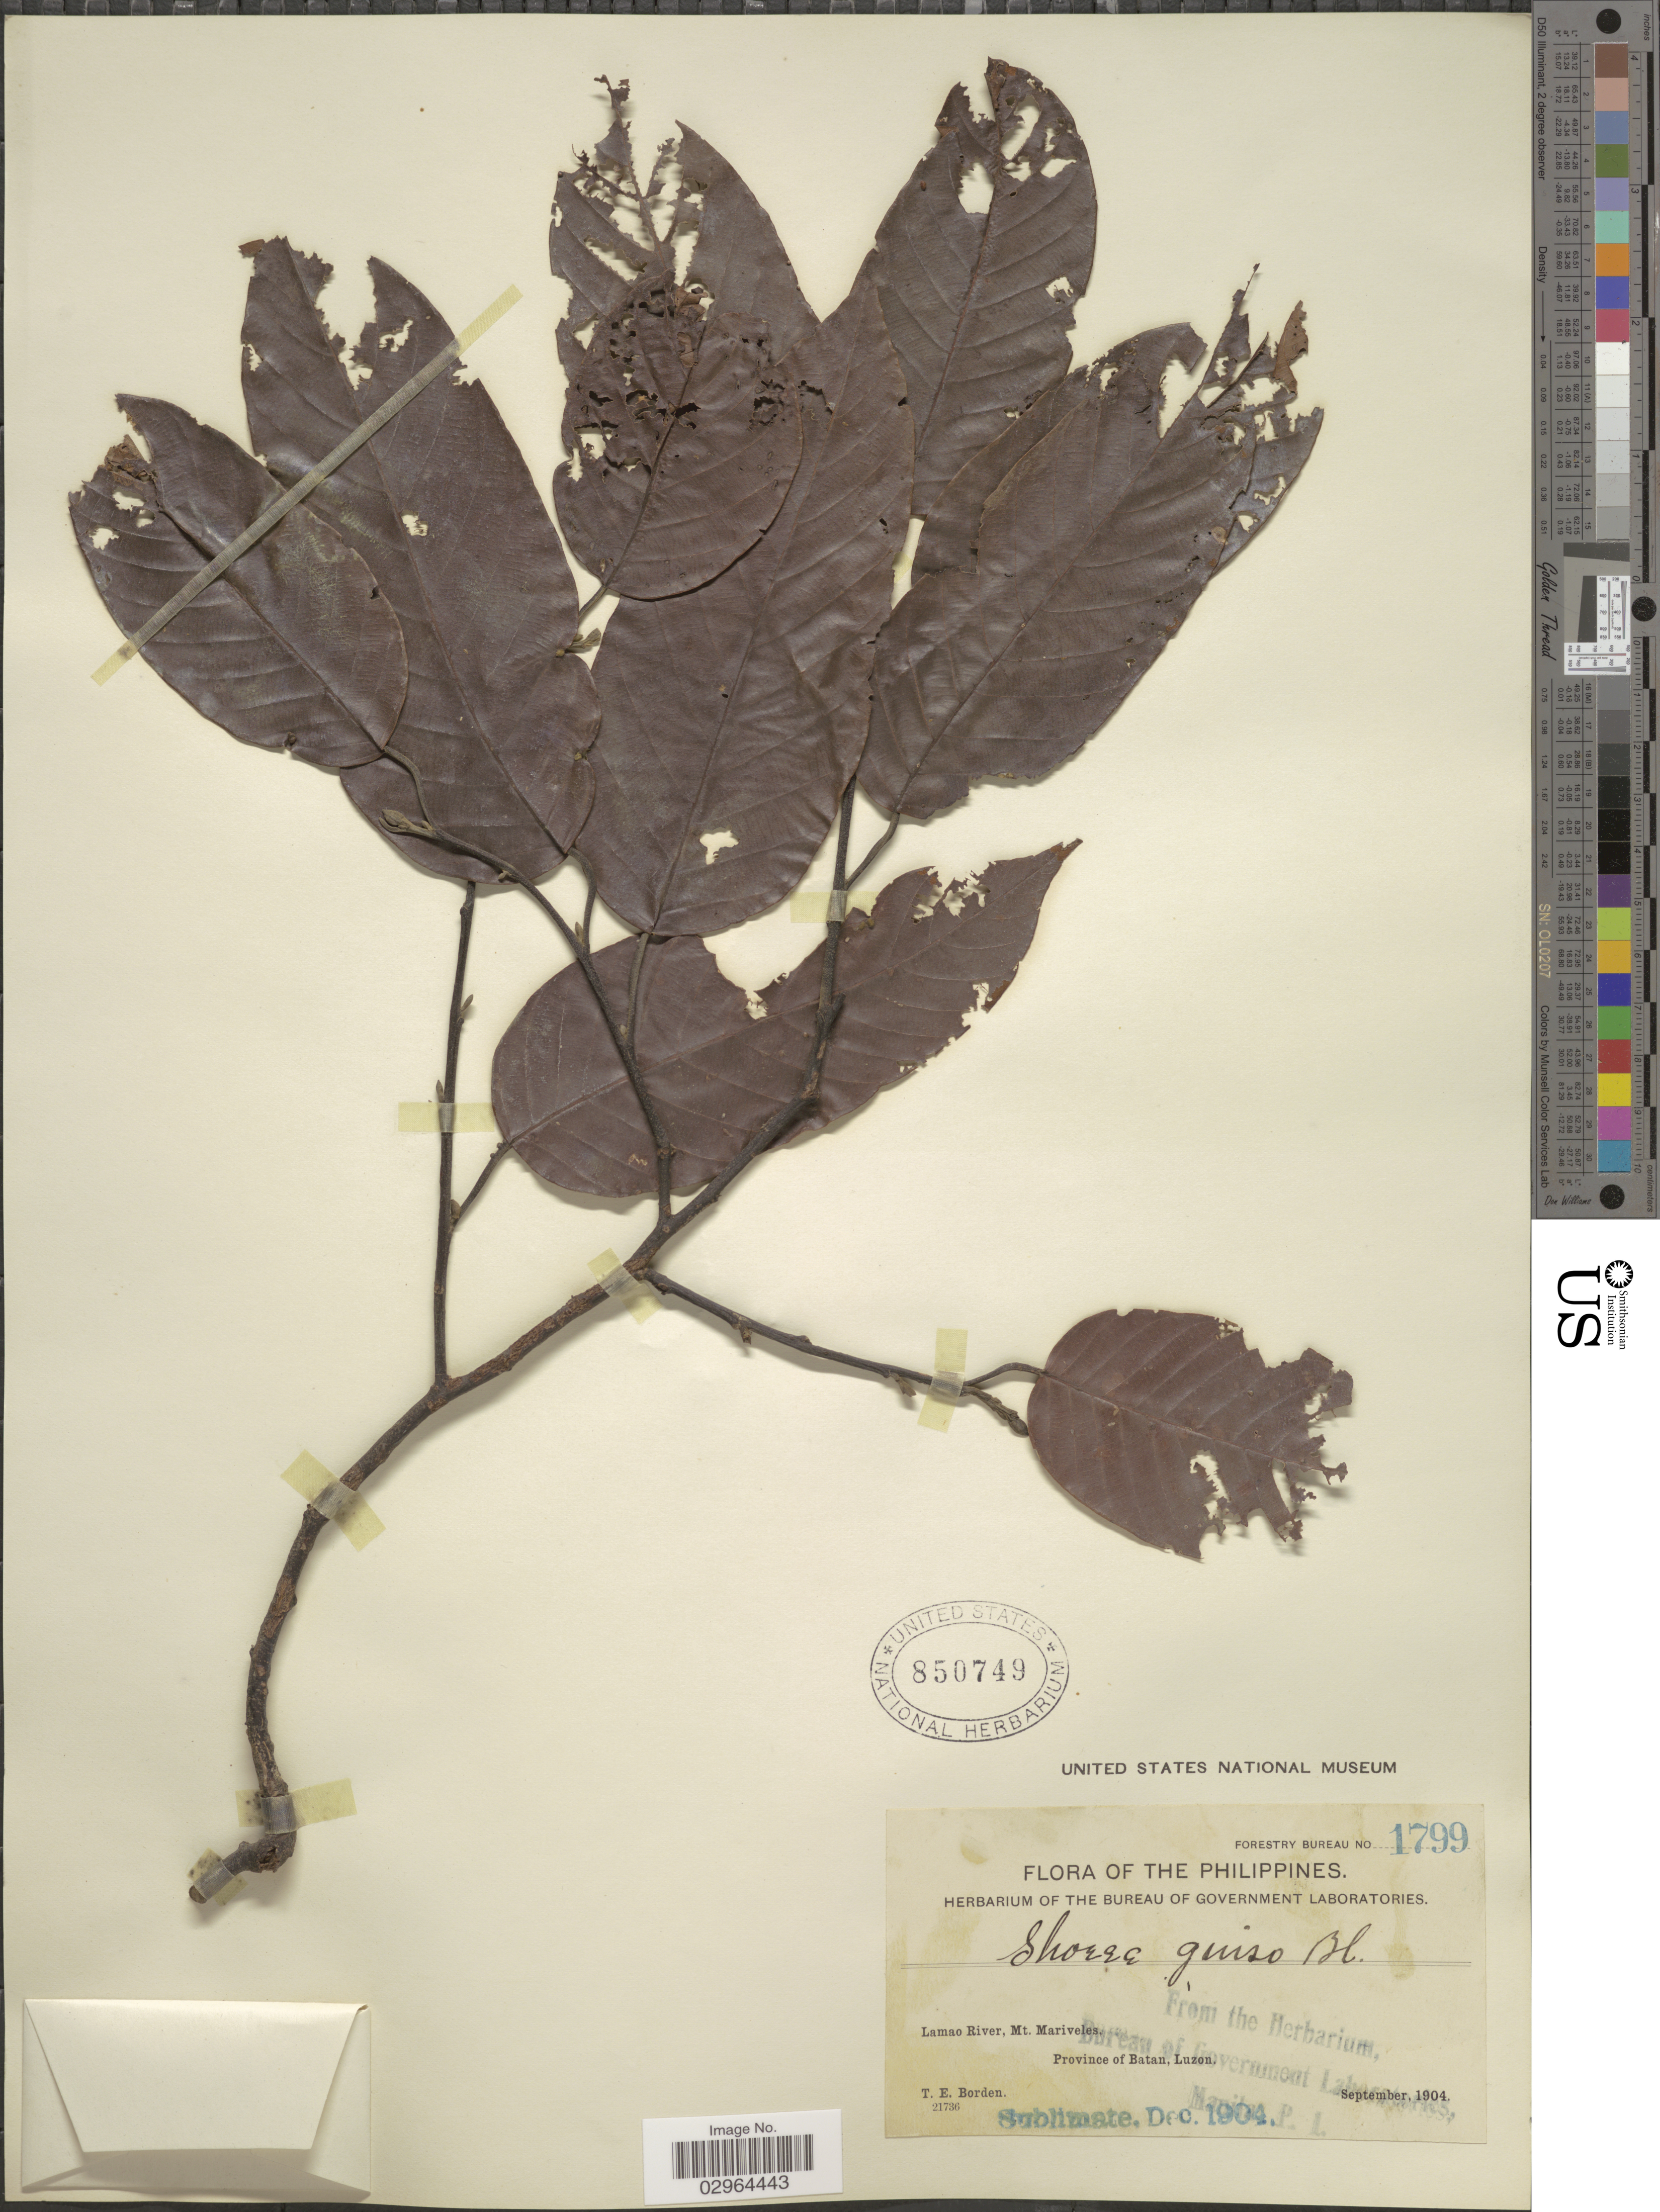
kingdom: Plantae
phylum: Tracheophyta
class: Magnoliopsida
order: Malvales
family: Dipterocarpaceae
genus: Shorea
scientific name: Shorea guiso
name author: (Blanco) Blume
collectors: T. E. Borden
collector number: Forestry Bureau 1799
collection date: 1904-09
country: Philippines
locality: Lamao River, Mt. Mariveles, Province of Batan, Luzon.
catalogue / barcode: US 850749